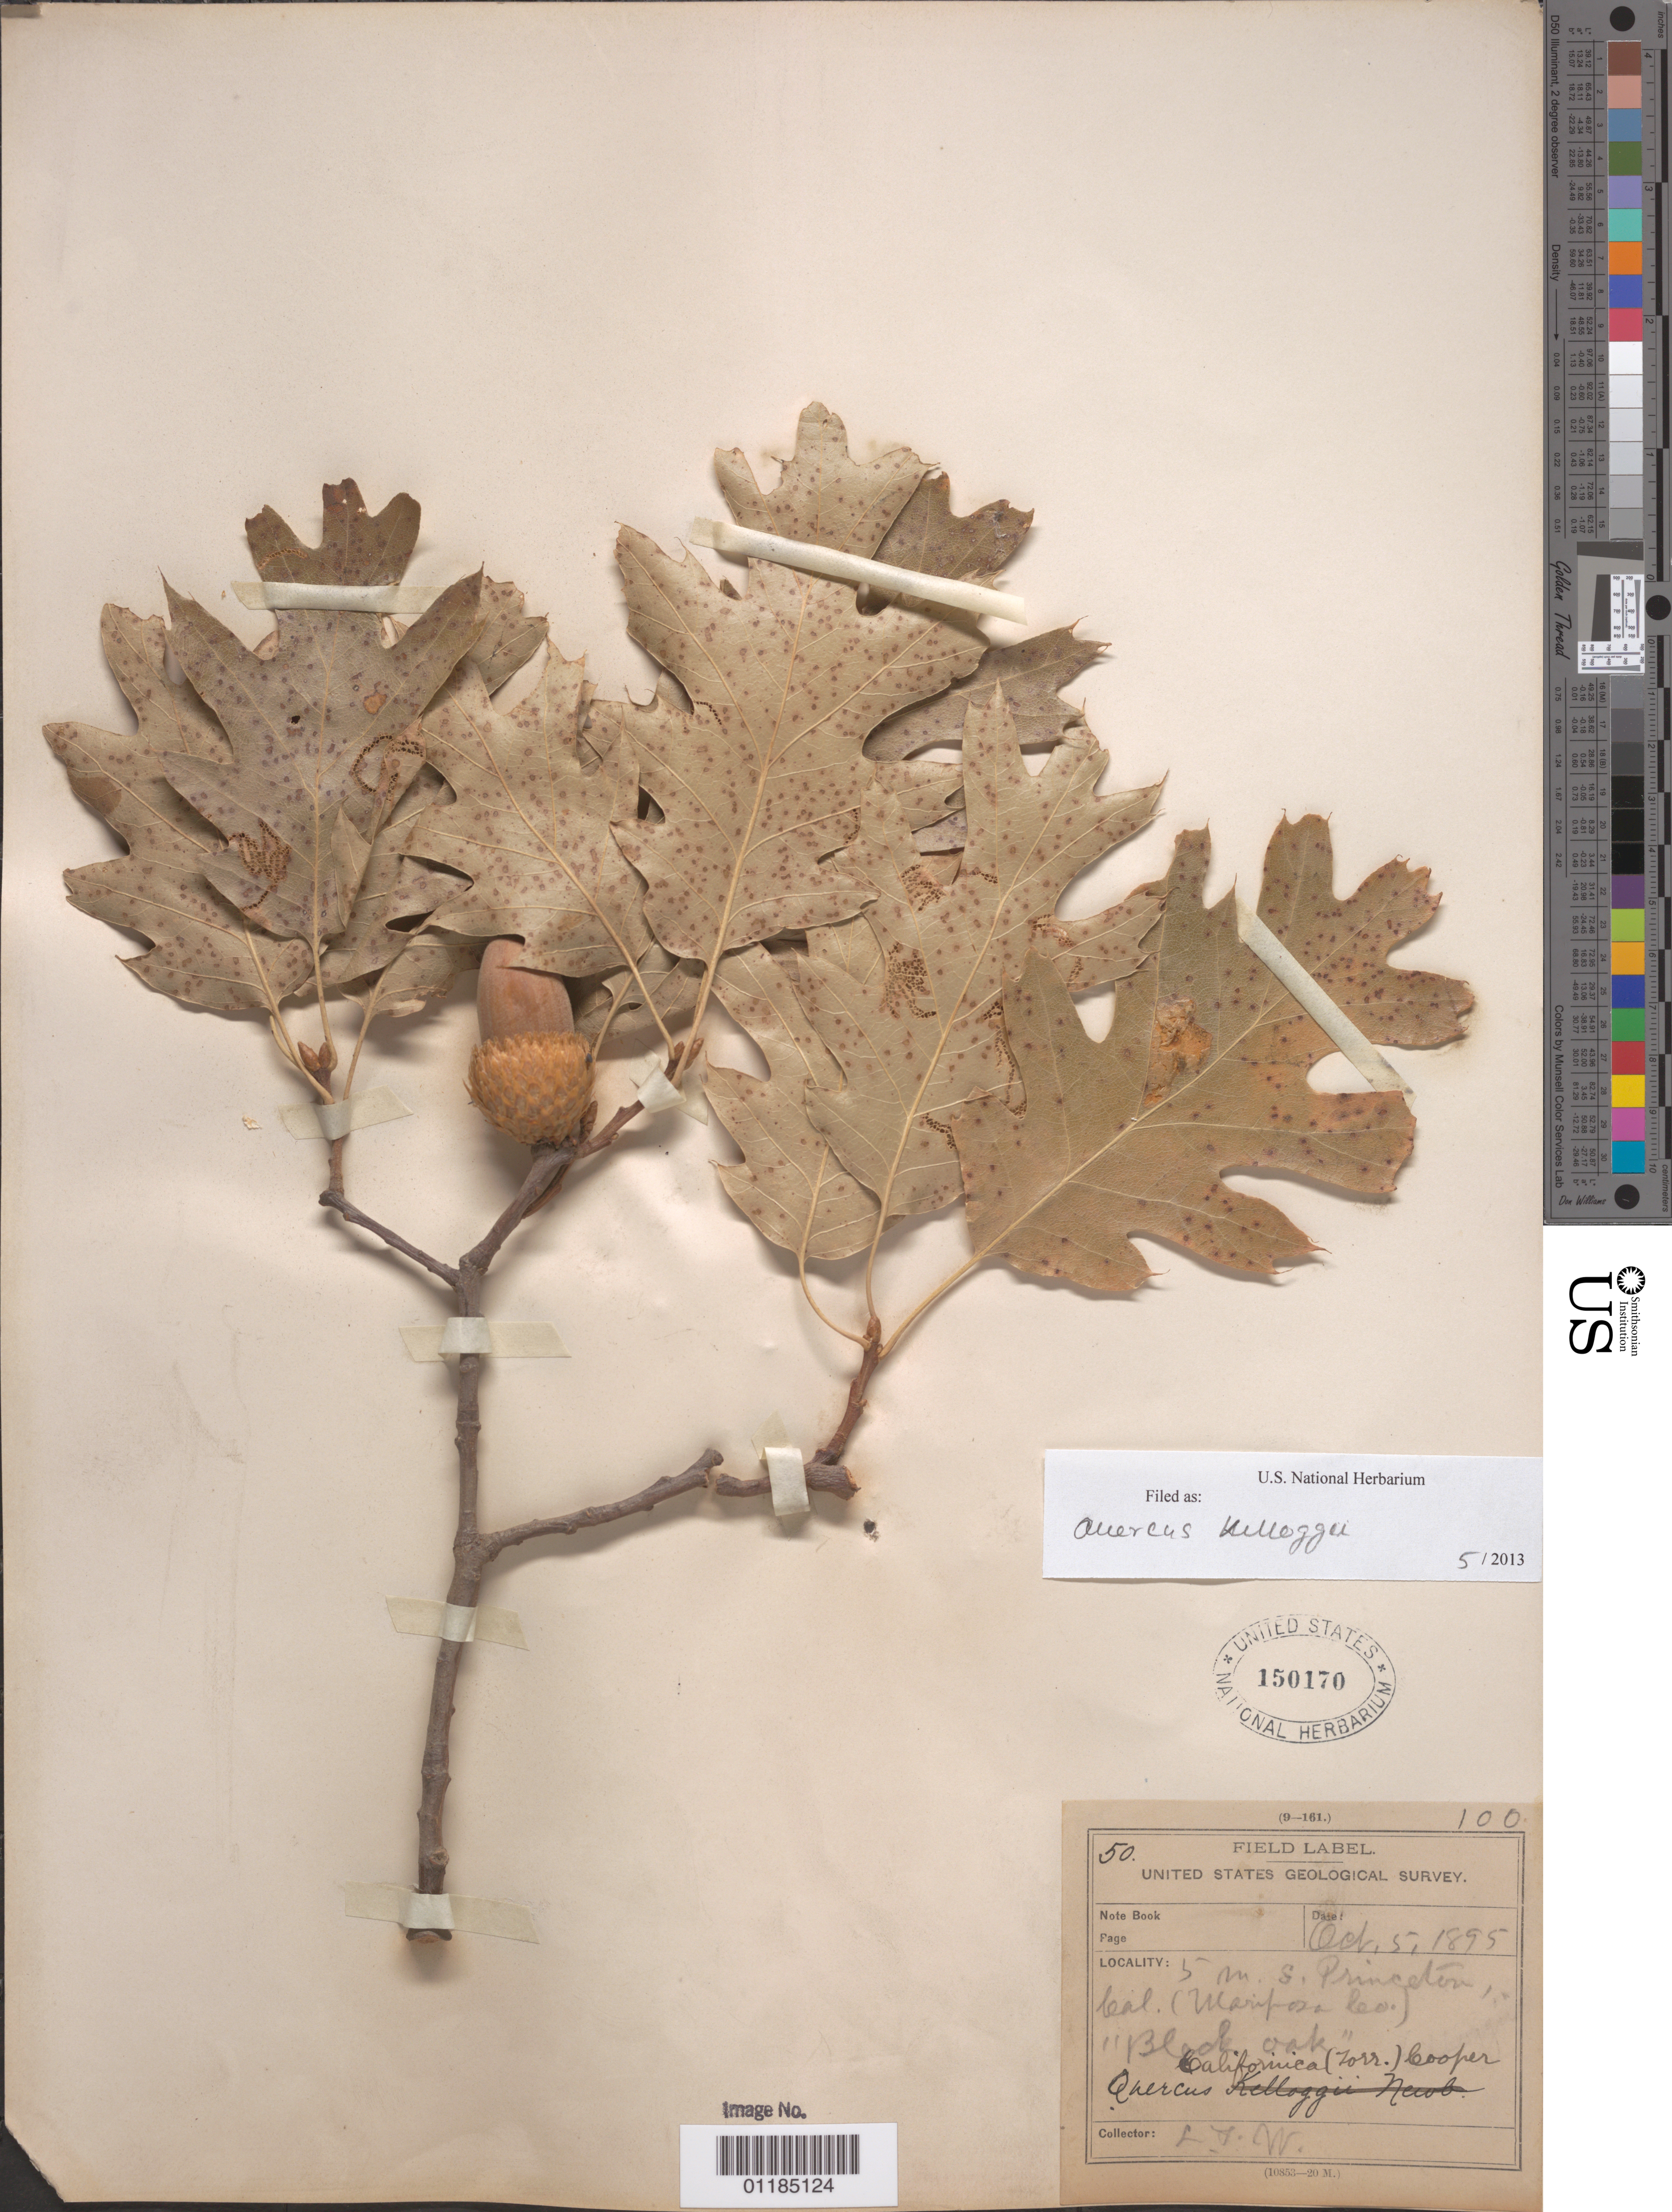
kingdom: Plantae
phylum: Tracheophyta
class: Magnoliopsida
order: Fagales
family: Fagaceae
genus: Quercus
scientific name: Quercus kelloggii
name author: Newb.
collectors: L. F. Ward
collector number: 50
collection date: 1895-10-05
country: United States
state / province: California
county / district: Mariposa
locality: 5 m. S. of Princeton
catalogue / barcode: US 150170